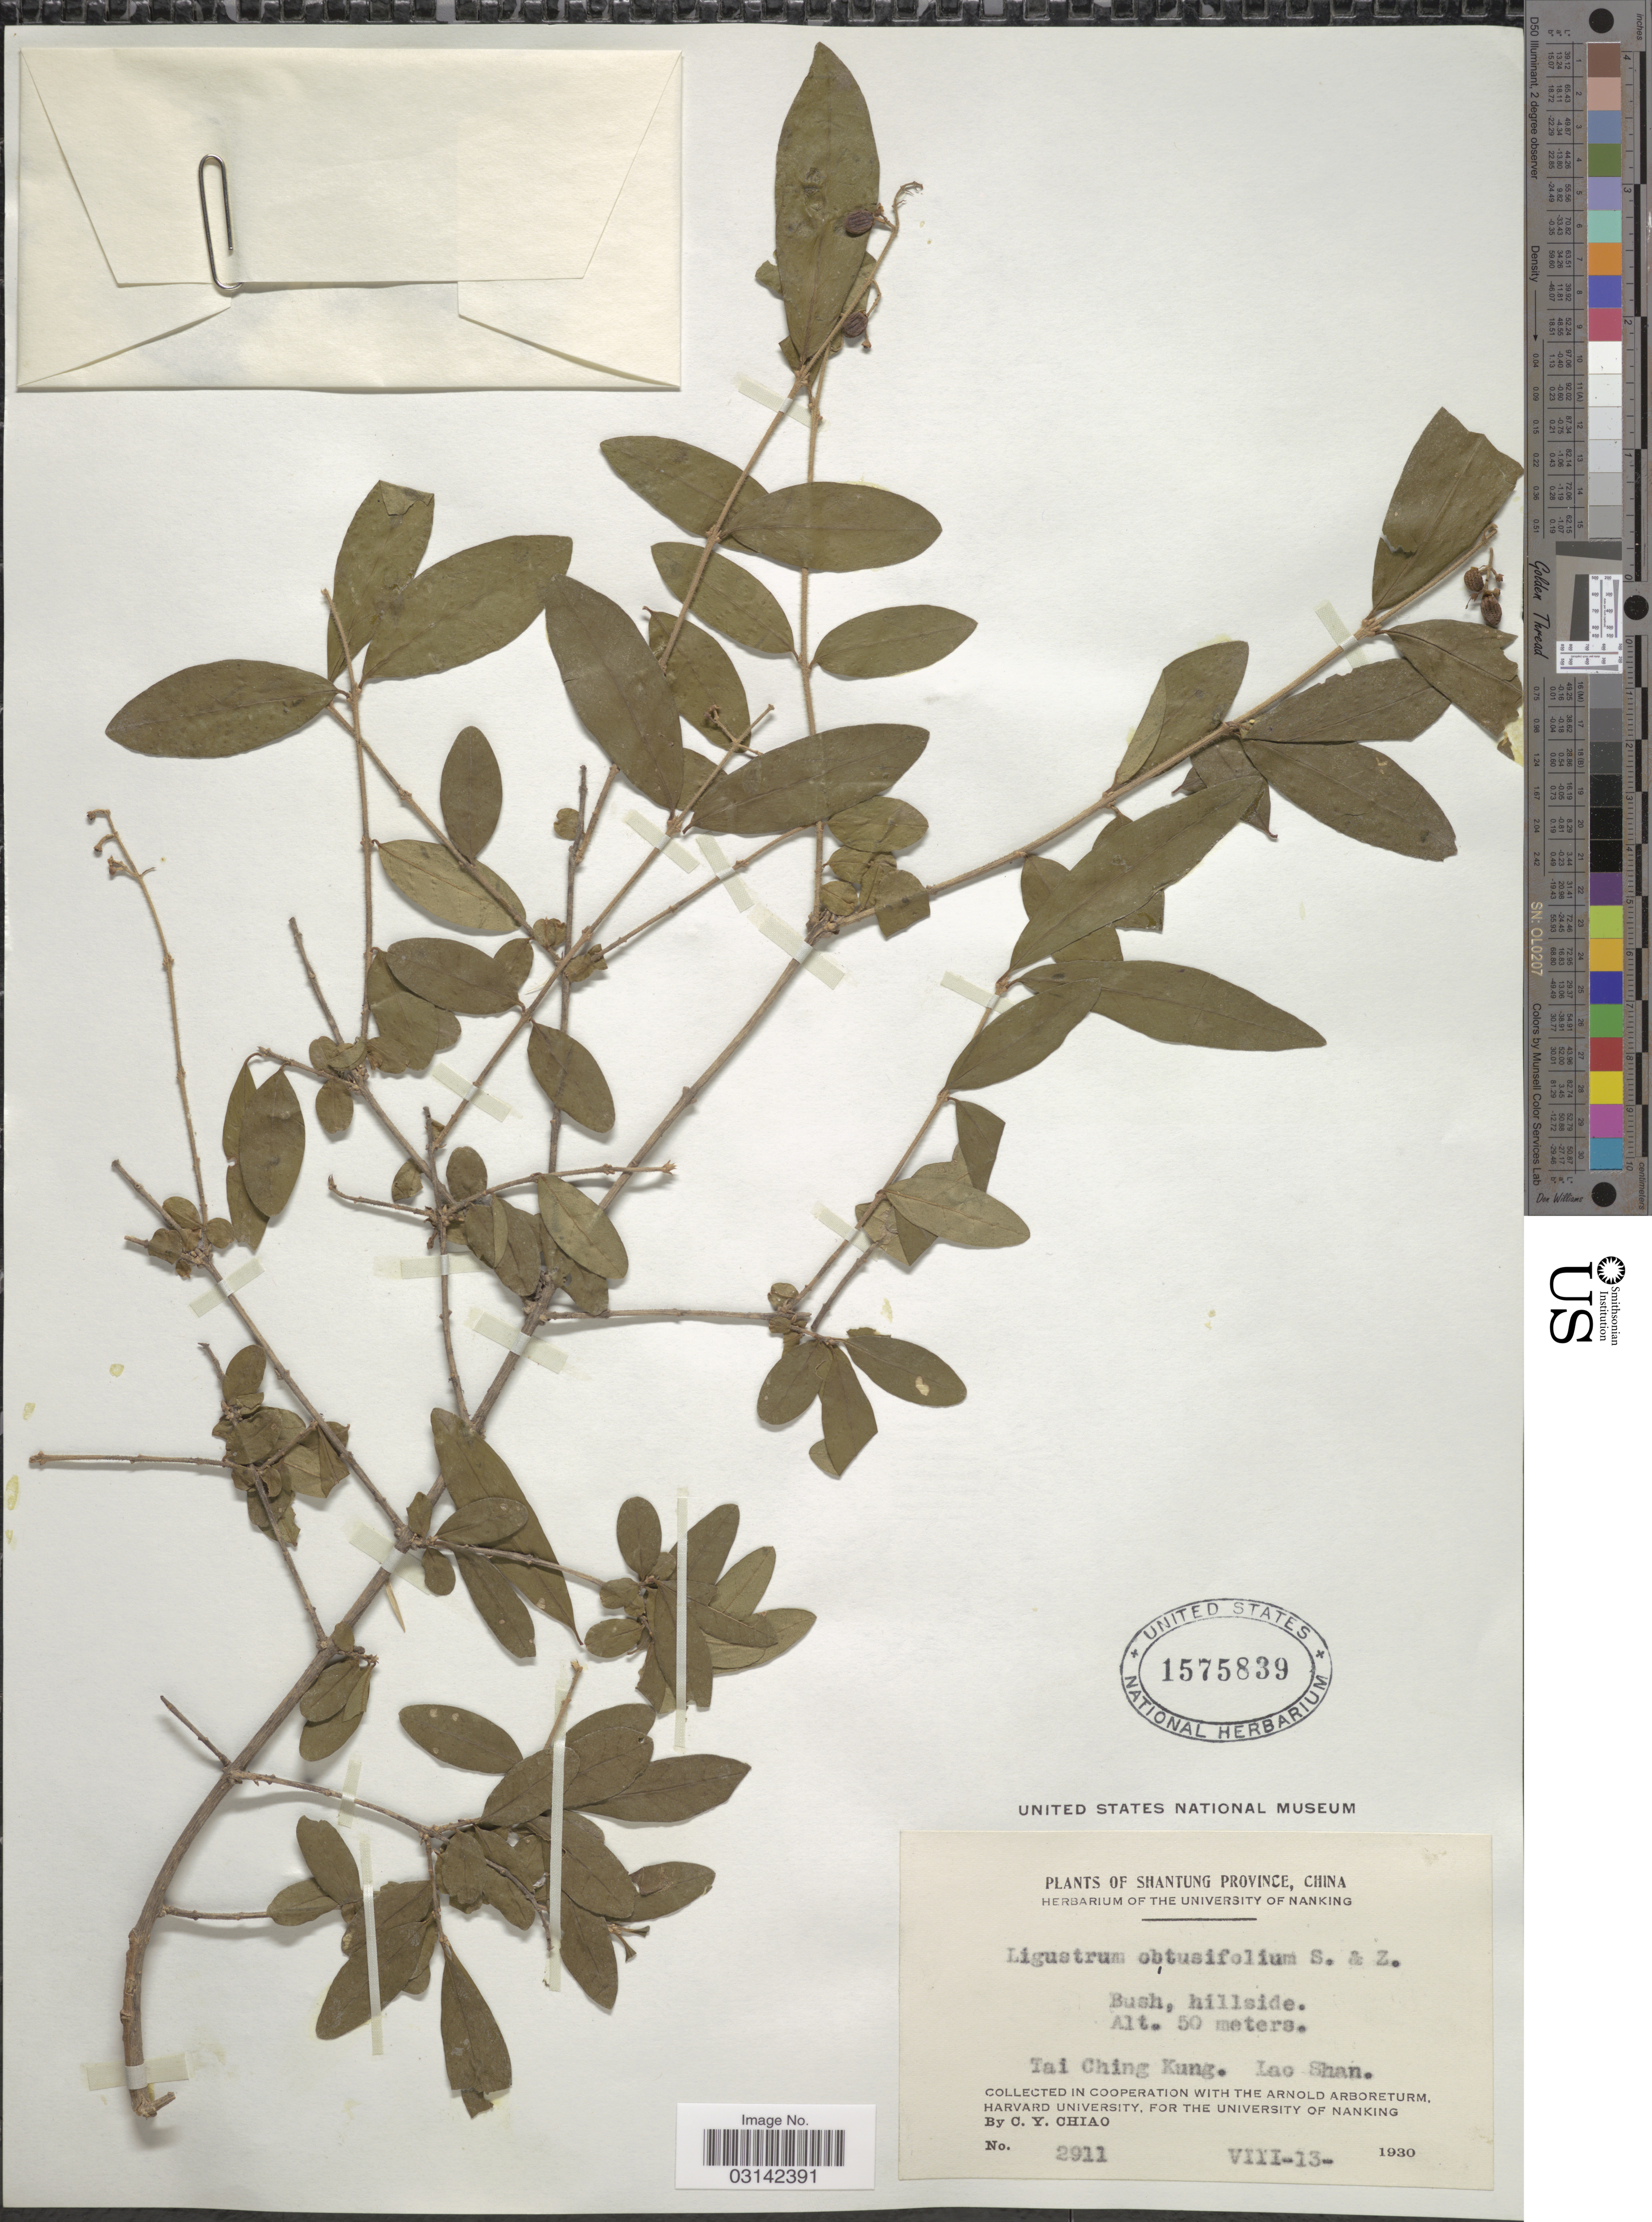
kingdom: Plantae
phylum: Tracheophyta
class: Magnoliopsida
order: Lamiales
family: Oleaceae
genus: Ligustrum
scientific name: Ligustrum ibota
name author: Siebold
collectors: C. Y. Chiao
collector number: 2911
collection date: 1930-08-13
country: China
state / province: Shandong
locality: Shantung Province. Tai Ching Kung. Lao Shan.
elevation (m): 50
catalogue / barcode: US 1575839